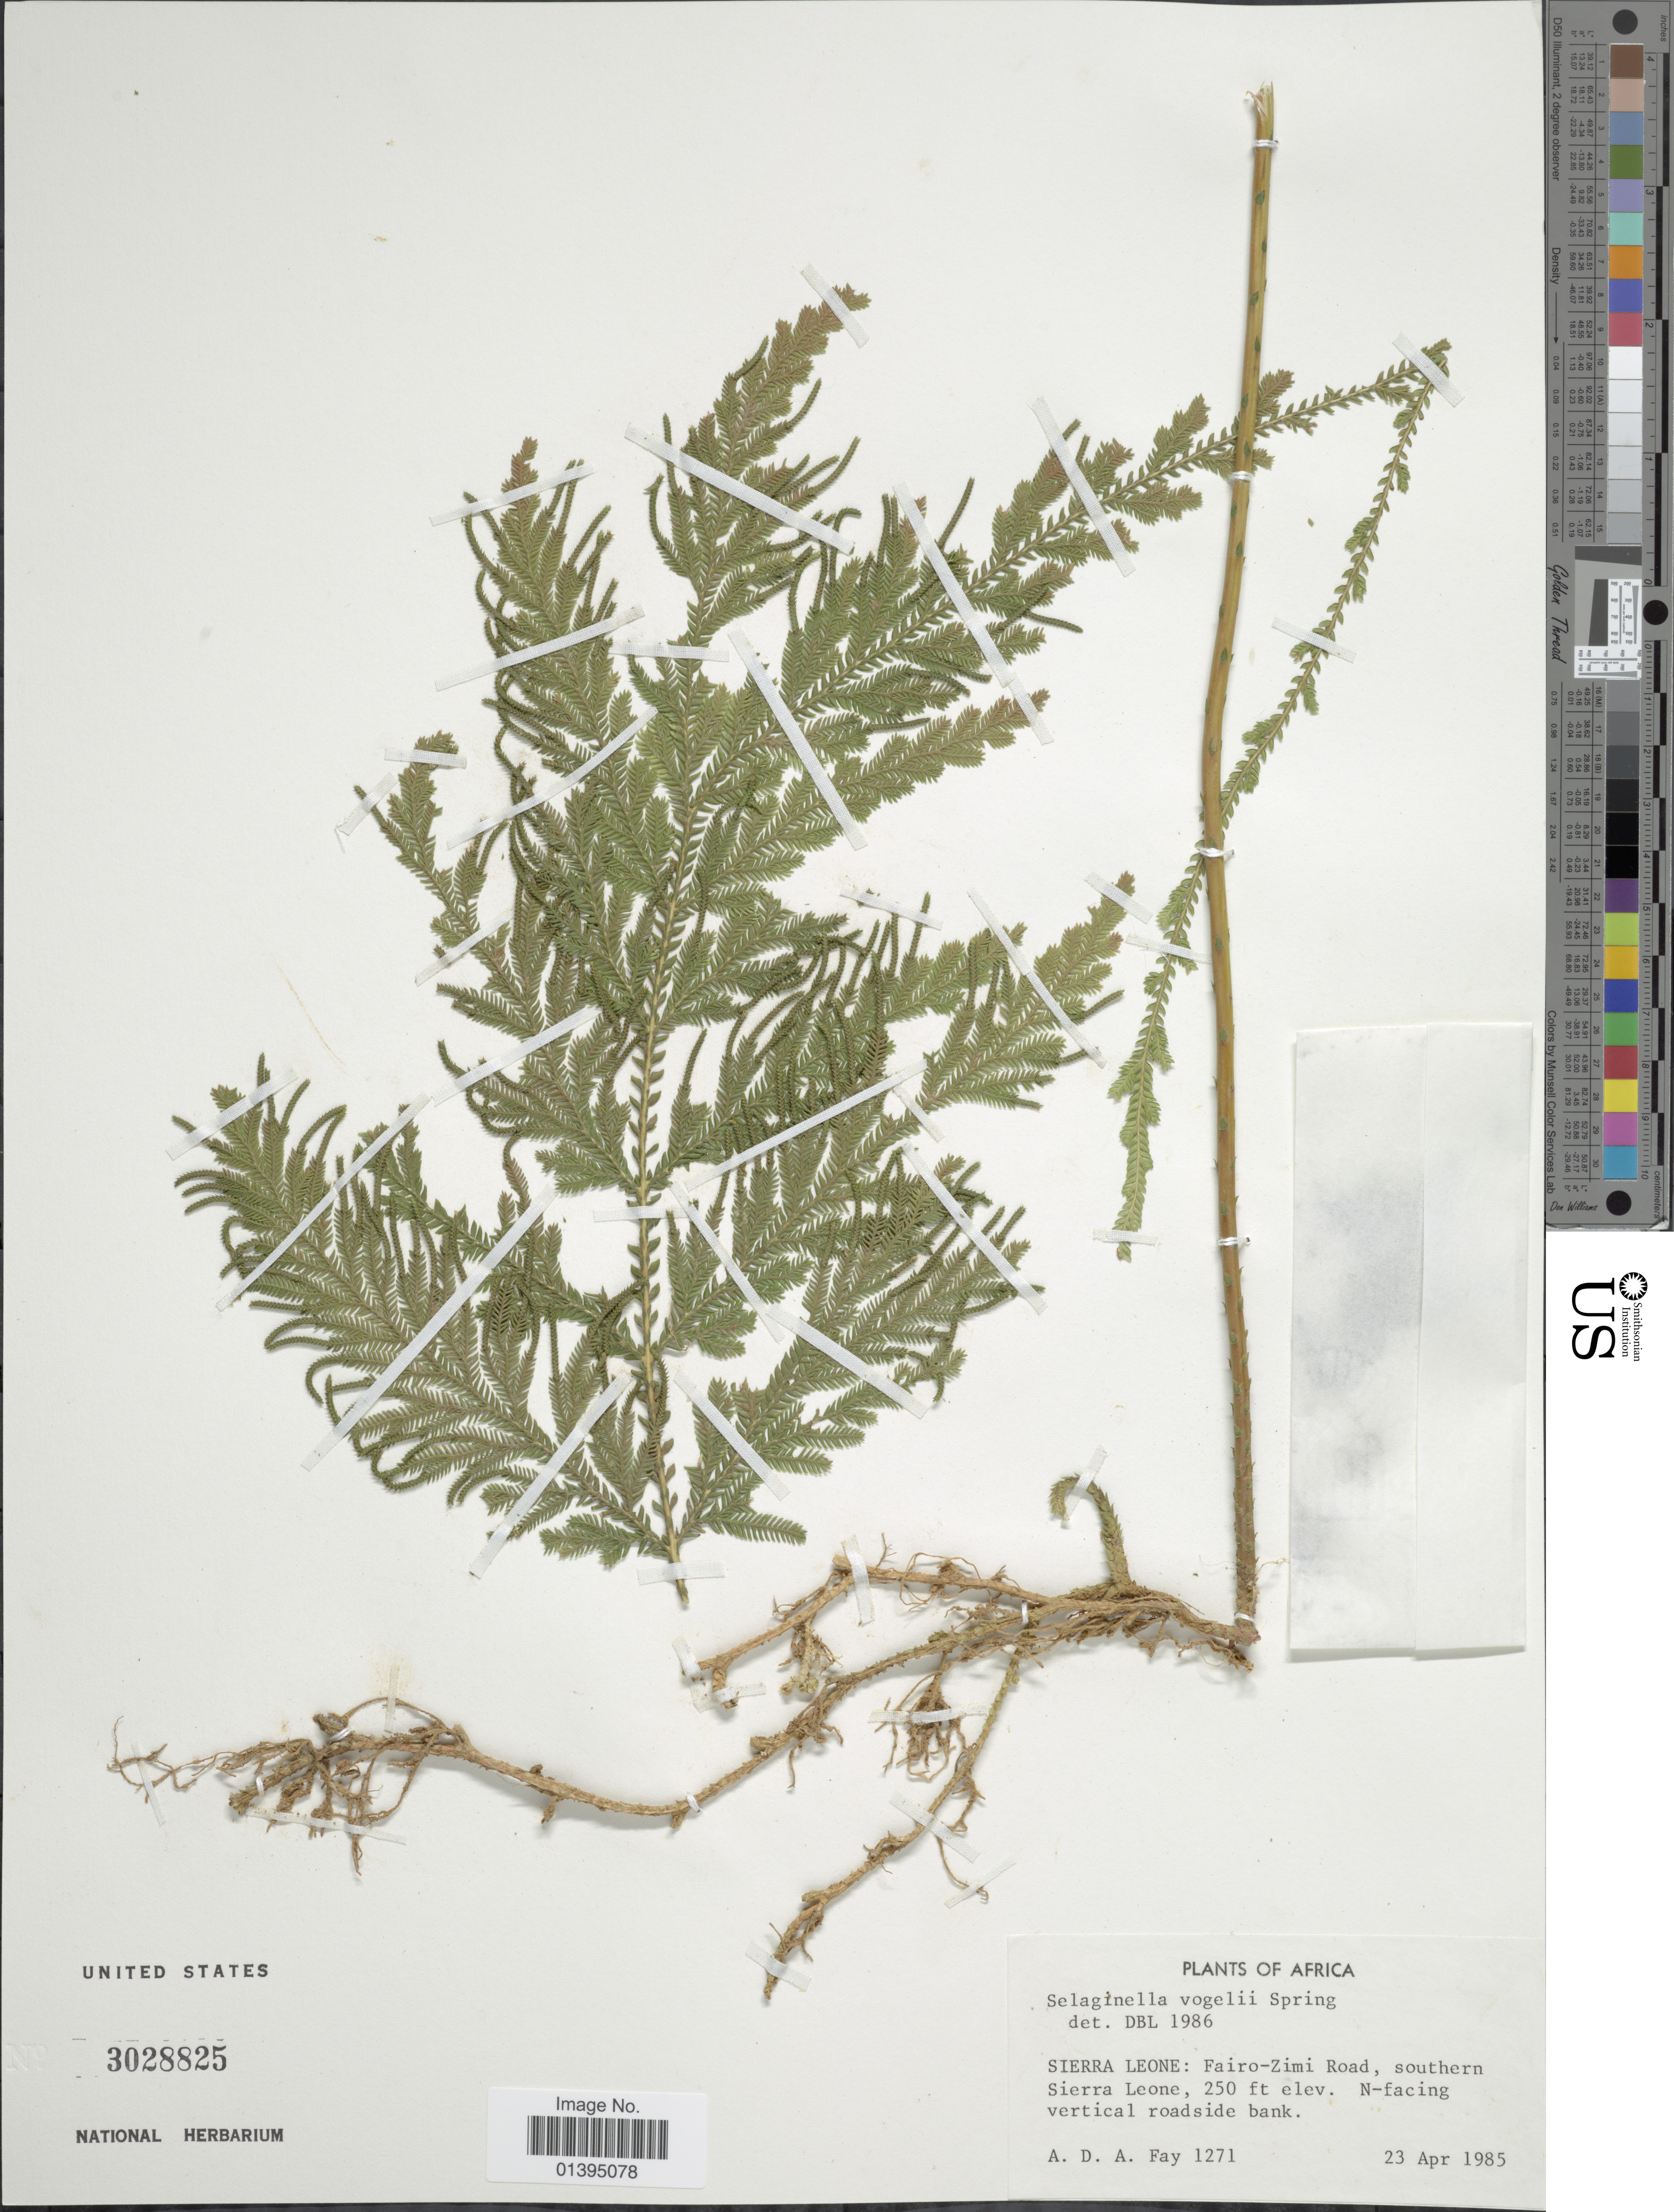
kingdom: Plantae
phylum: Tracheophyta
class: Lycopodiopsida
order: Selaginellales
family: Selaginellaceae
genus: Selaginella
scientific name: Selaginella vogelii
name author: Spring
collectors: A. Fay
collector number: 1271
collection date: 1985-04-23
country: Sierra Leone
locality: Africa, Fairo-Zimi Road, southern Sierra Leone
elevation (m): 76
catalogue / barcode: US 3028825